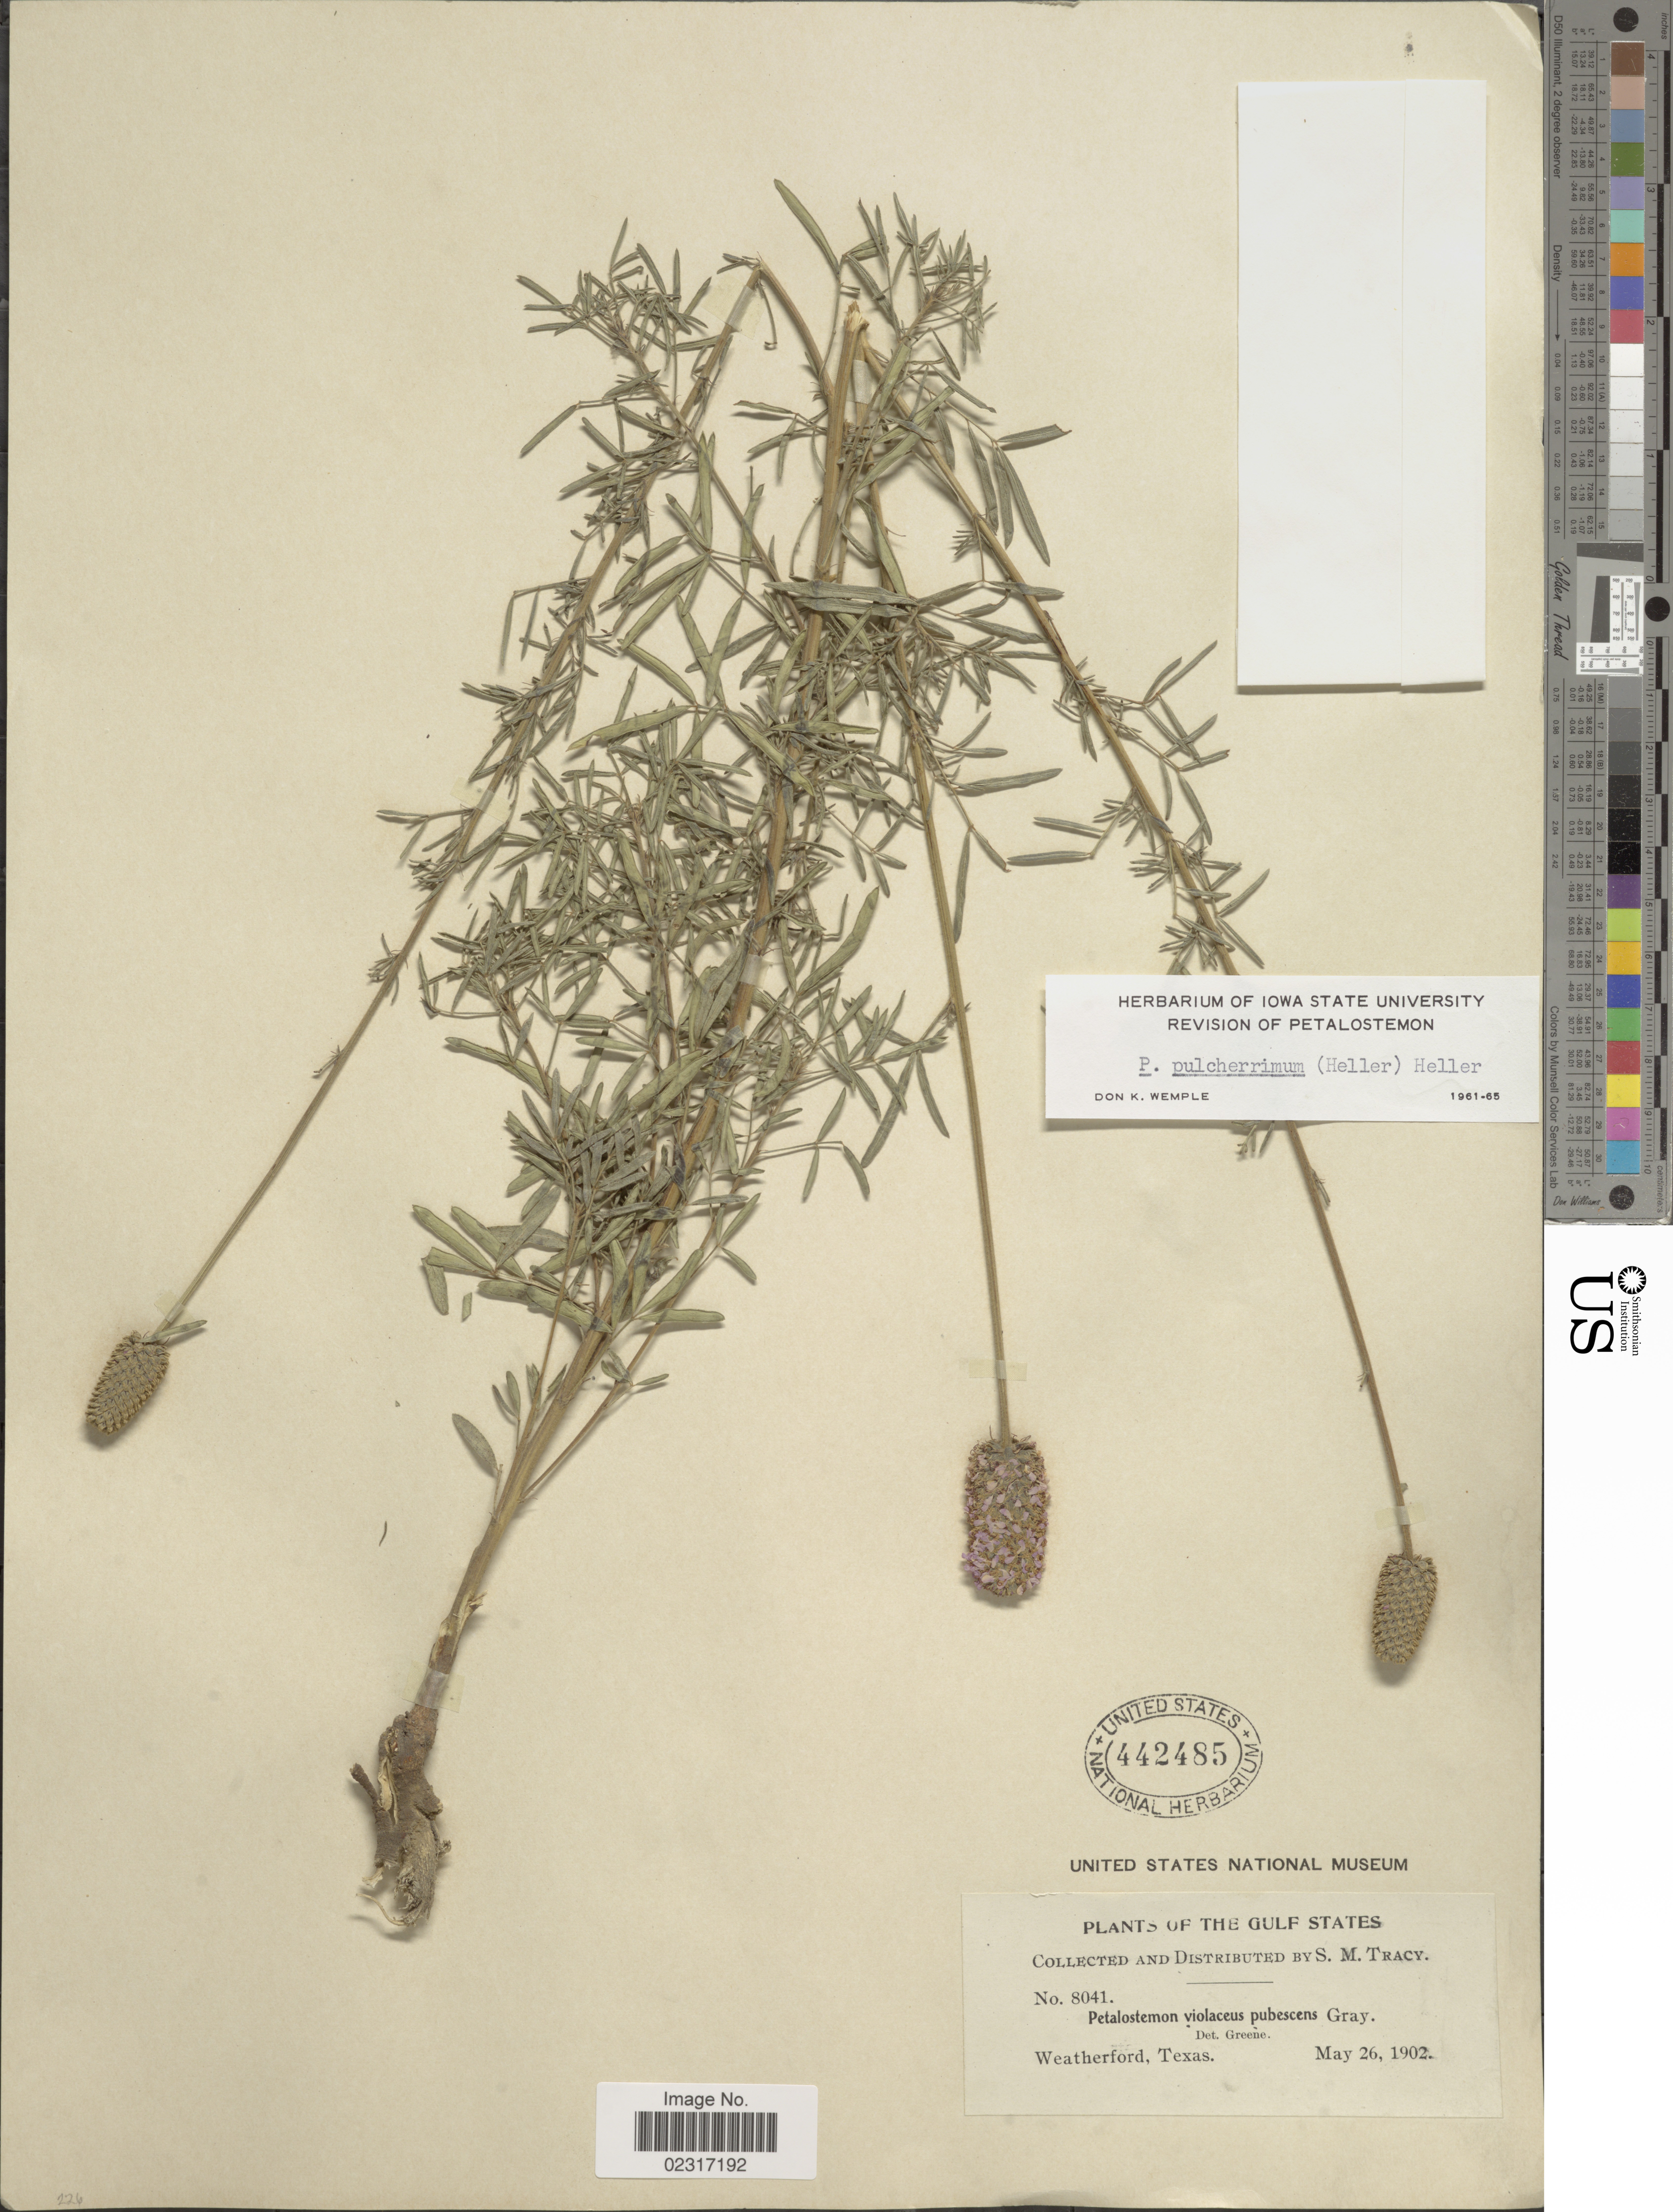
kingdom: Plantae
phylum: Tracheophyta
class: Magnoliopsida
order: Fabales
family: Fabaceae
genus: Dalea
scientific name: Dalea compacta var. pubescens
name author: (A. Gray) Barneby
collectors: S. M. Tracy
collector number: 8041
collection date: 1902-05-26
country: United States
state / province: Texas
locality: The Gulf States. Weatherford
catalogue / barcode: US 442485